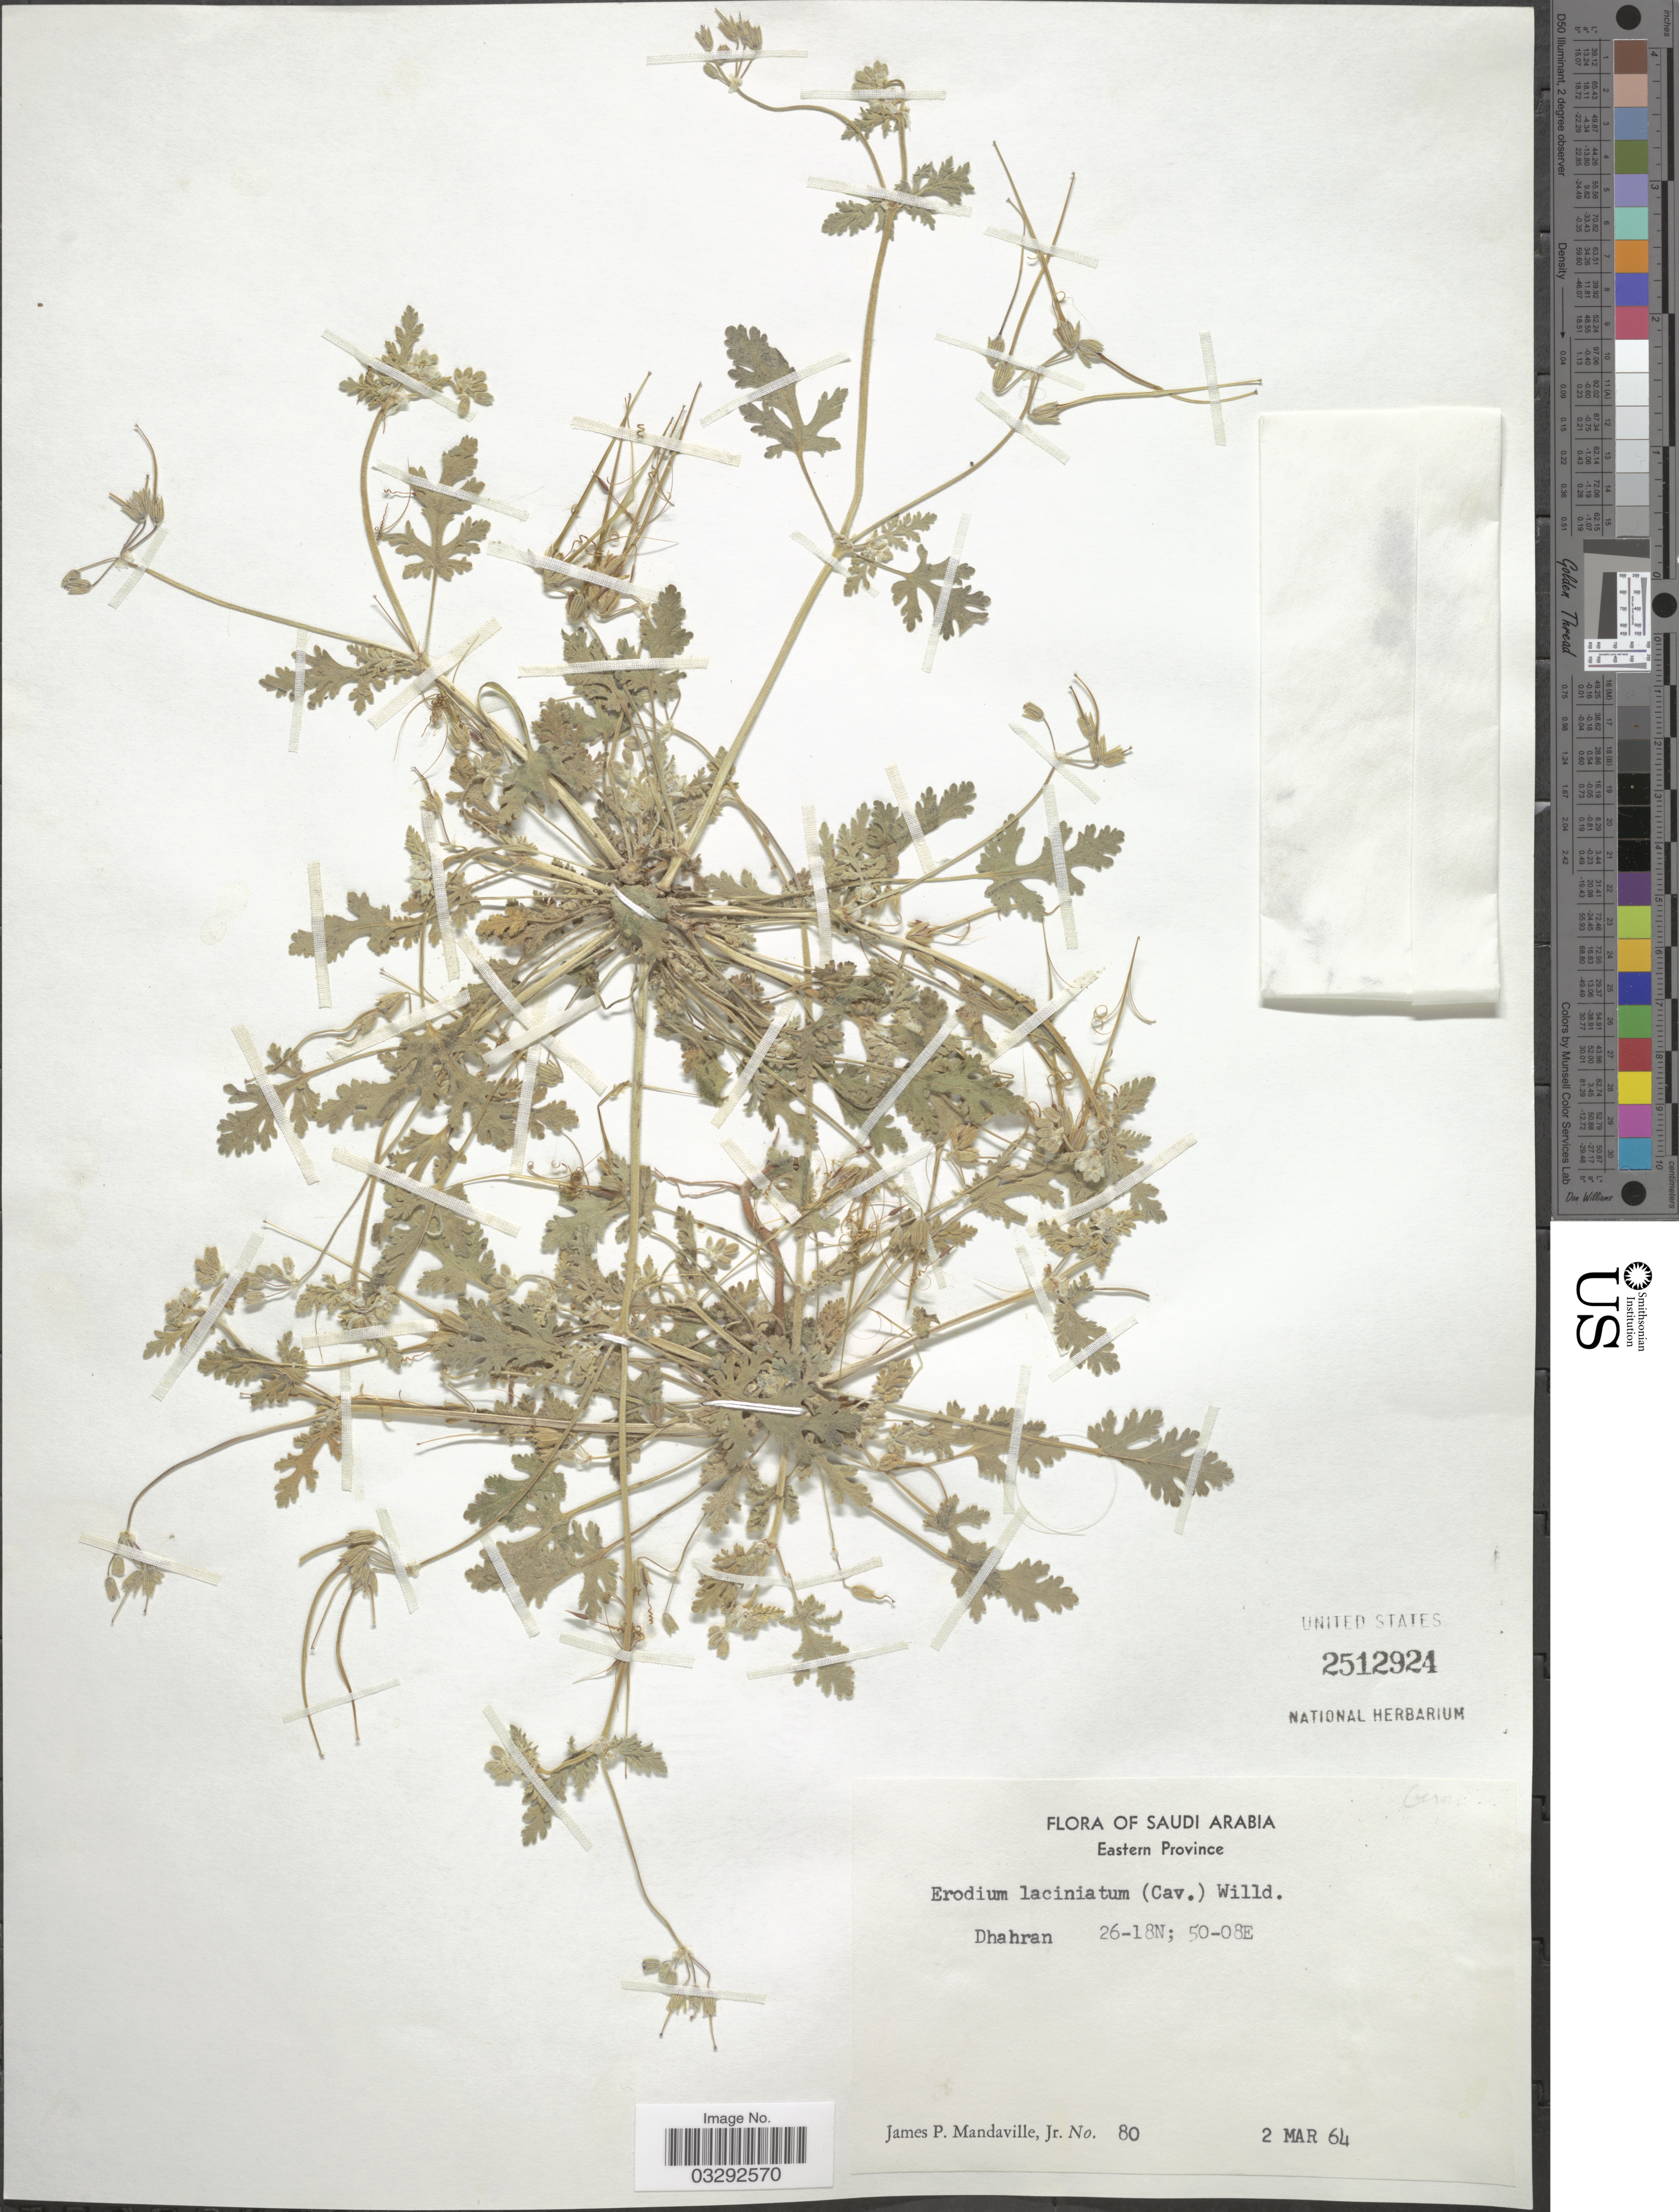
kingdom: Plantae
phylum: Tracheophyta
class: Magnoliopsida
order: Geraniales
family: Geraniaceae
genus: Erodium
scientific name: Erodium laciniatum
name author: (Cav.) Willd.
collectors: J. Mandaville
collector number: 80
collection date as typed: Transcribed d/m/y: 2/3/64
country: Saudi Arabia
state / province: Ash Sharqiyah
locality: Eastern Province. Dhahran.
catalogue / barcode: US 2512924